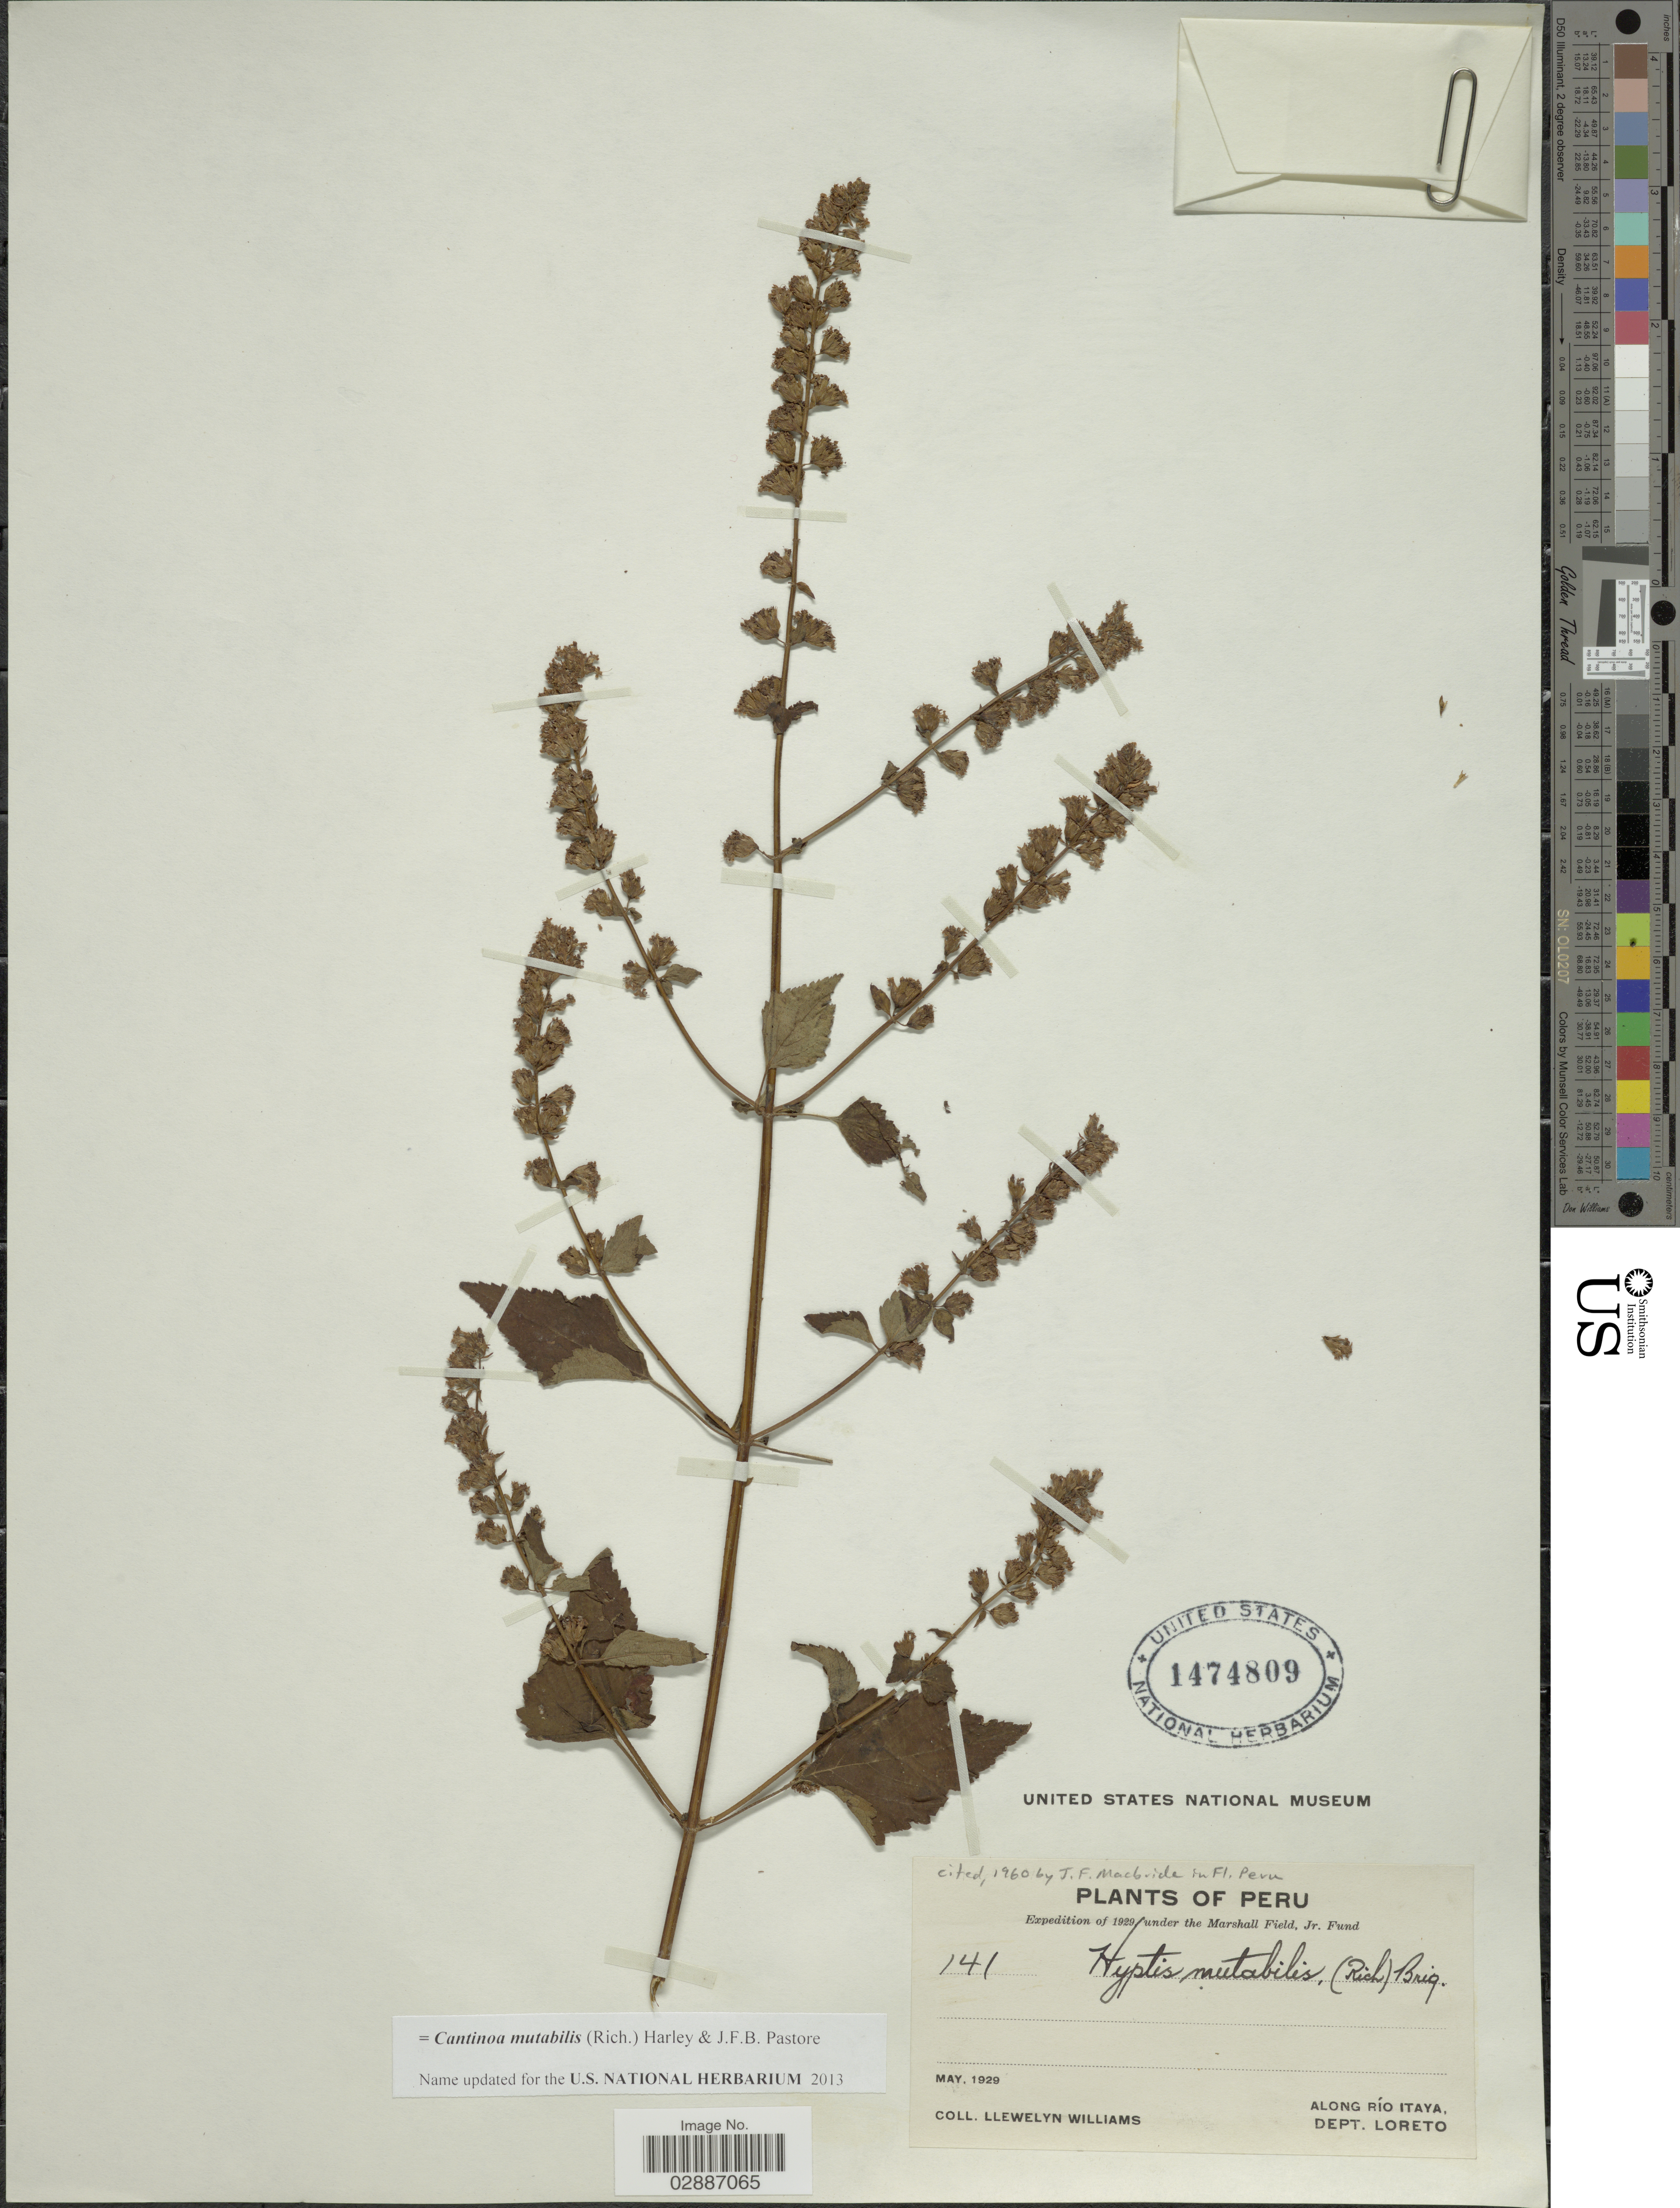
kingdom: Plantae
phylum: Tracheophyta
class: Magnoliopsida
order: Lamiales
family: Lamiaceae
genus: Cantinoa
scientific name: Cantinoa mutabilis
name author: (Epling) Harley & J.F.B. Pastore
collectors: Ll. Williams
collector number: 141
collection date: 1929-05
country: Peru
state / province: Loreto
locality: Along Río Itaya. Dept. Loreto.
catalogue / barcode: US 1474809